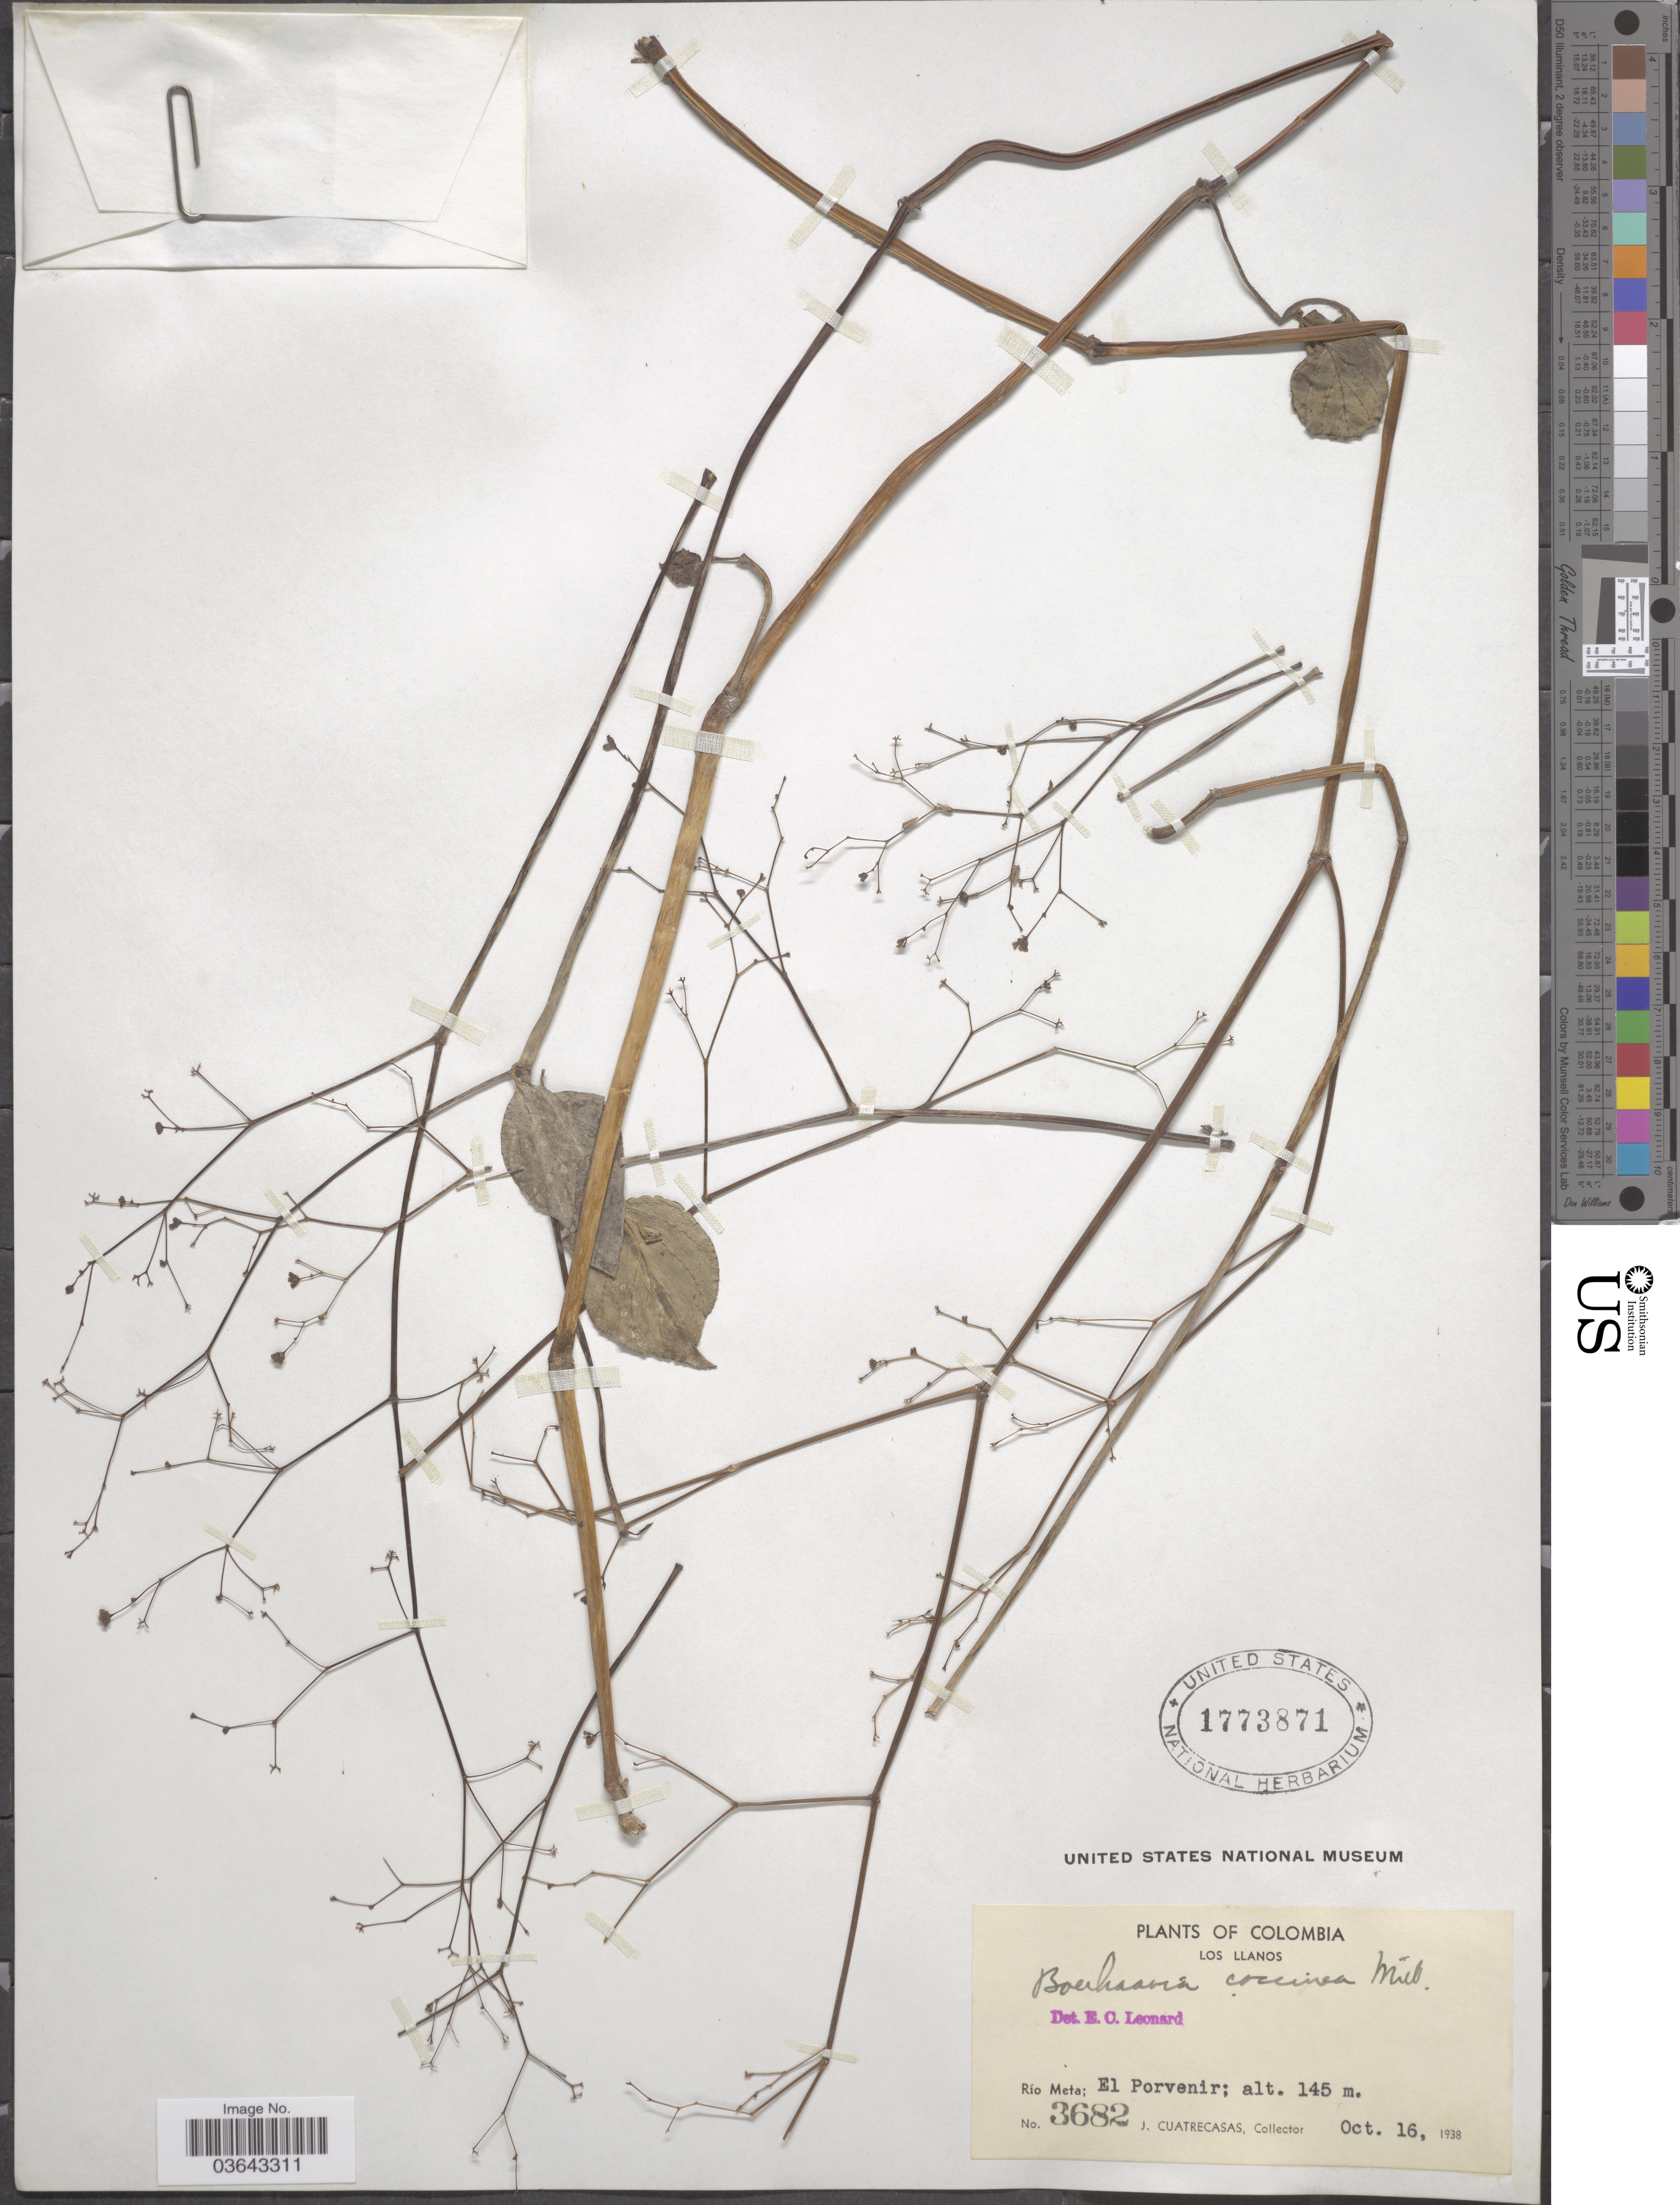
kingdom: Plantae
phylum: Tracheophyta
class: Magnoliopsida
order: Caryophyllales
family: Nyctaginaceae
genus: Boerhavia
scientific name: Boerhavia diffusa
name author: L.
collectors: J. Cuatrecasas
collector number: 3682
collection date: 1938-10-16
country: Colombia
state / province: Meta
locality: Los Llanos. Río Meta; El Porvenir.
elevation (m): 145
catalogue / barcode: US 1773871